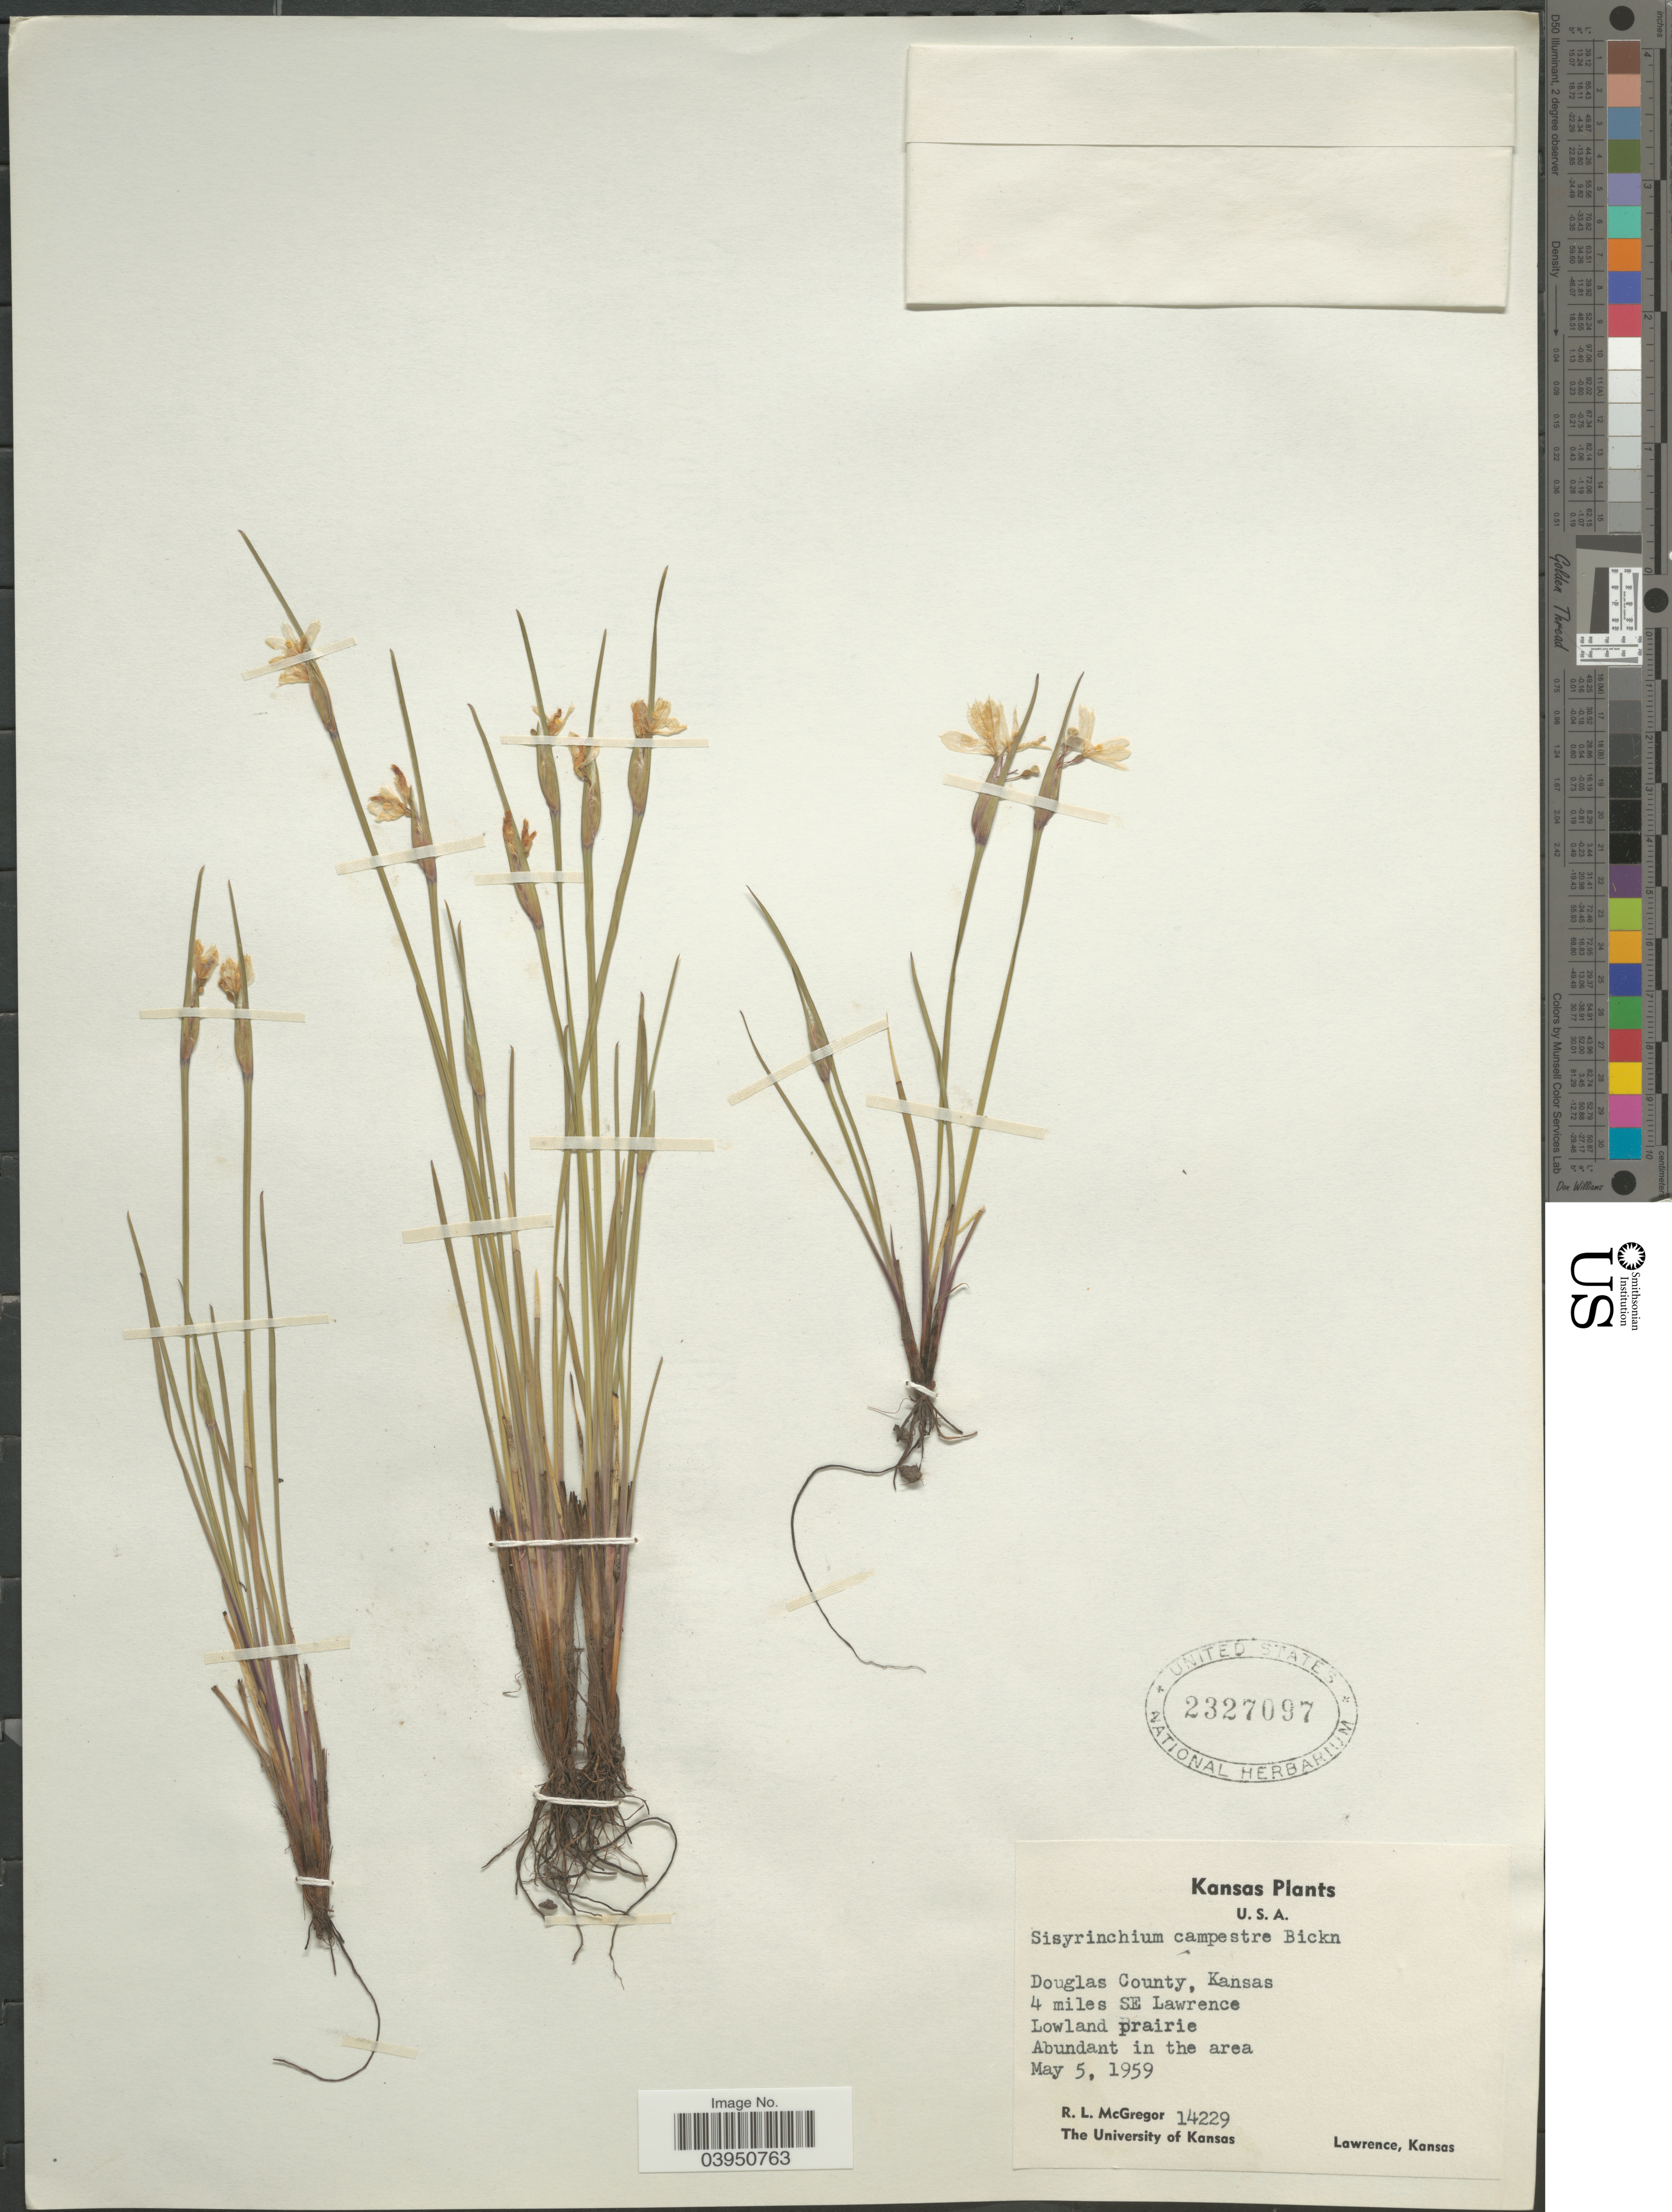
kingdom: Plantae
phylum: Tracheophyta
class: Liliopsida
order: Asparagales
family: Iridaceae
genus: Sisyrinchium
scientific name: Sisyrinchium campestre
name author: E.P. Bicknell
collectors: R. McGregor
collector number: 14229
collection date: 1959-05-05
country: United States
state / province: Kansas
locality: Douglas County. 4 miles SE Lawrence.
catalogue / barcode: US 2327097